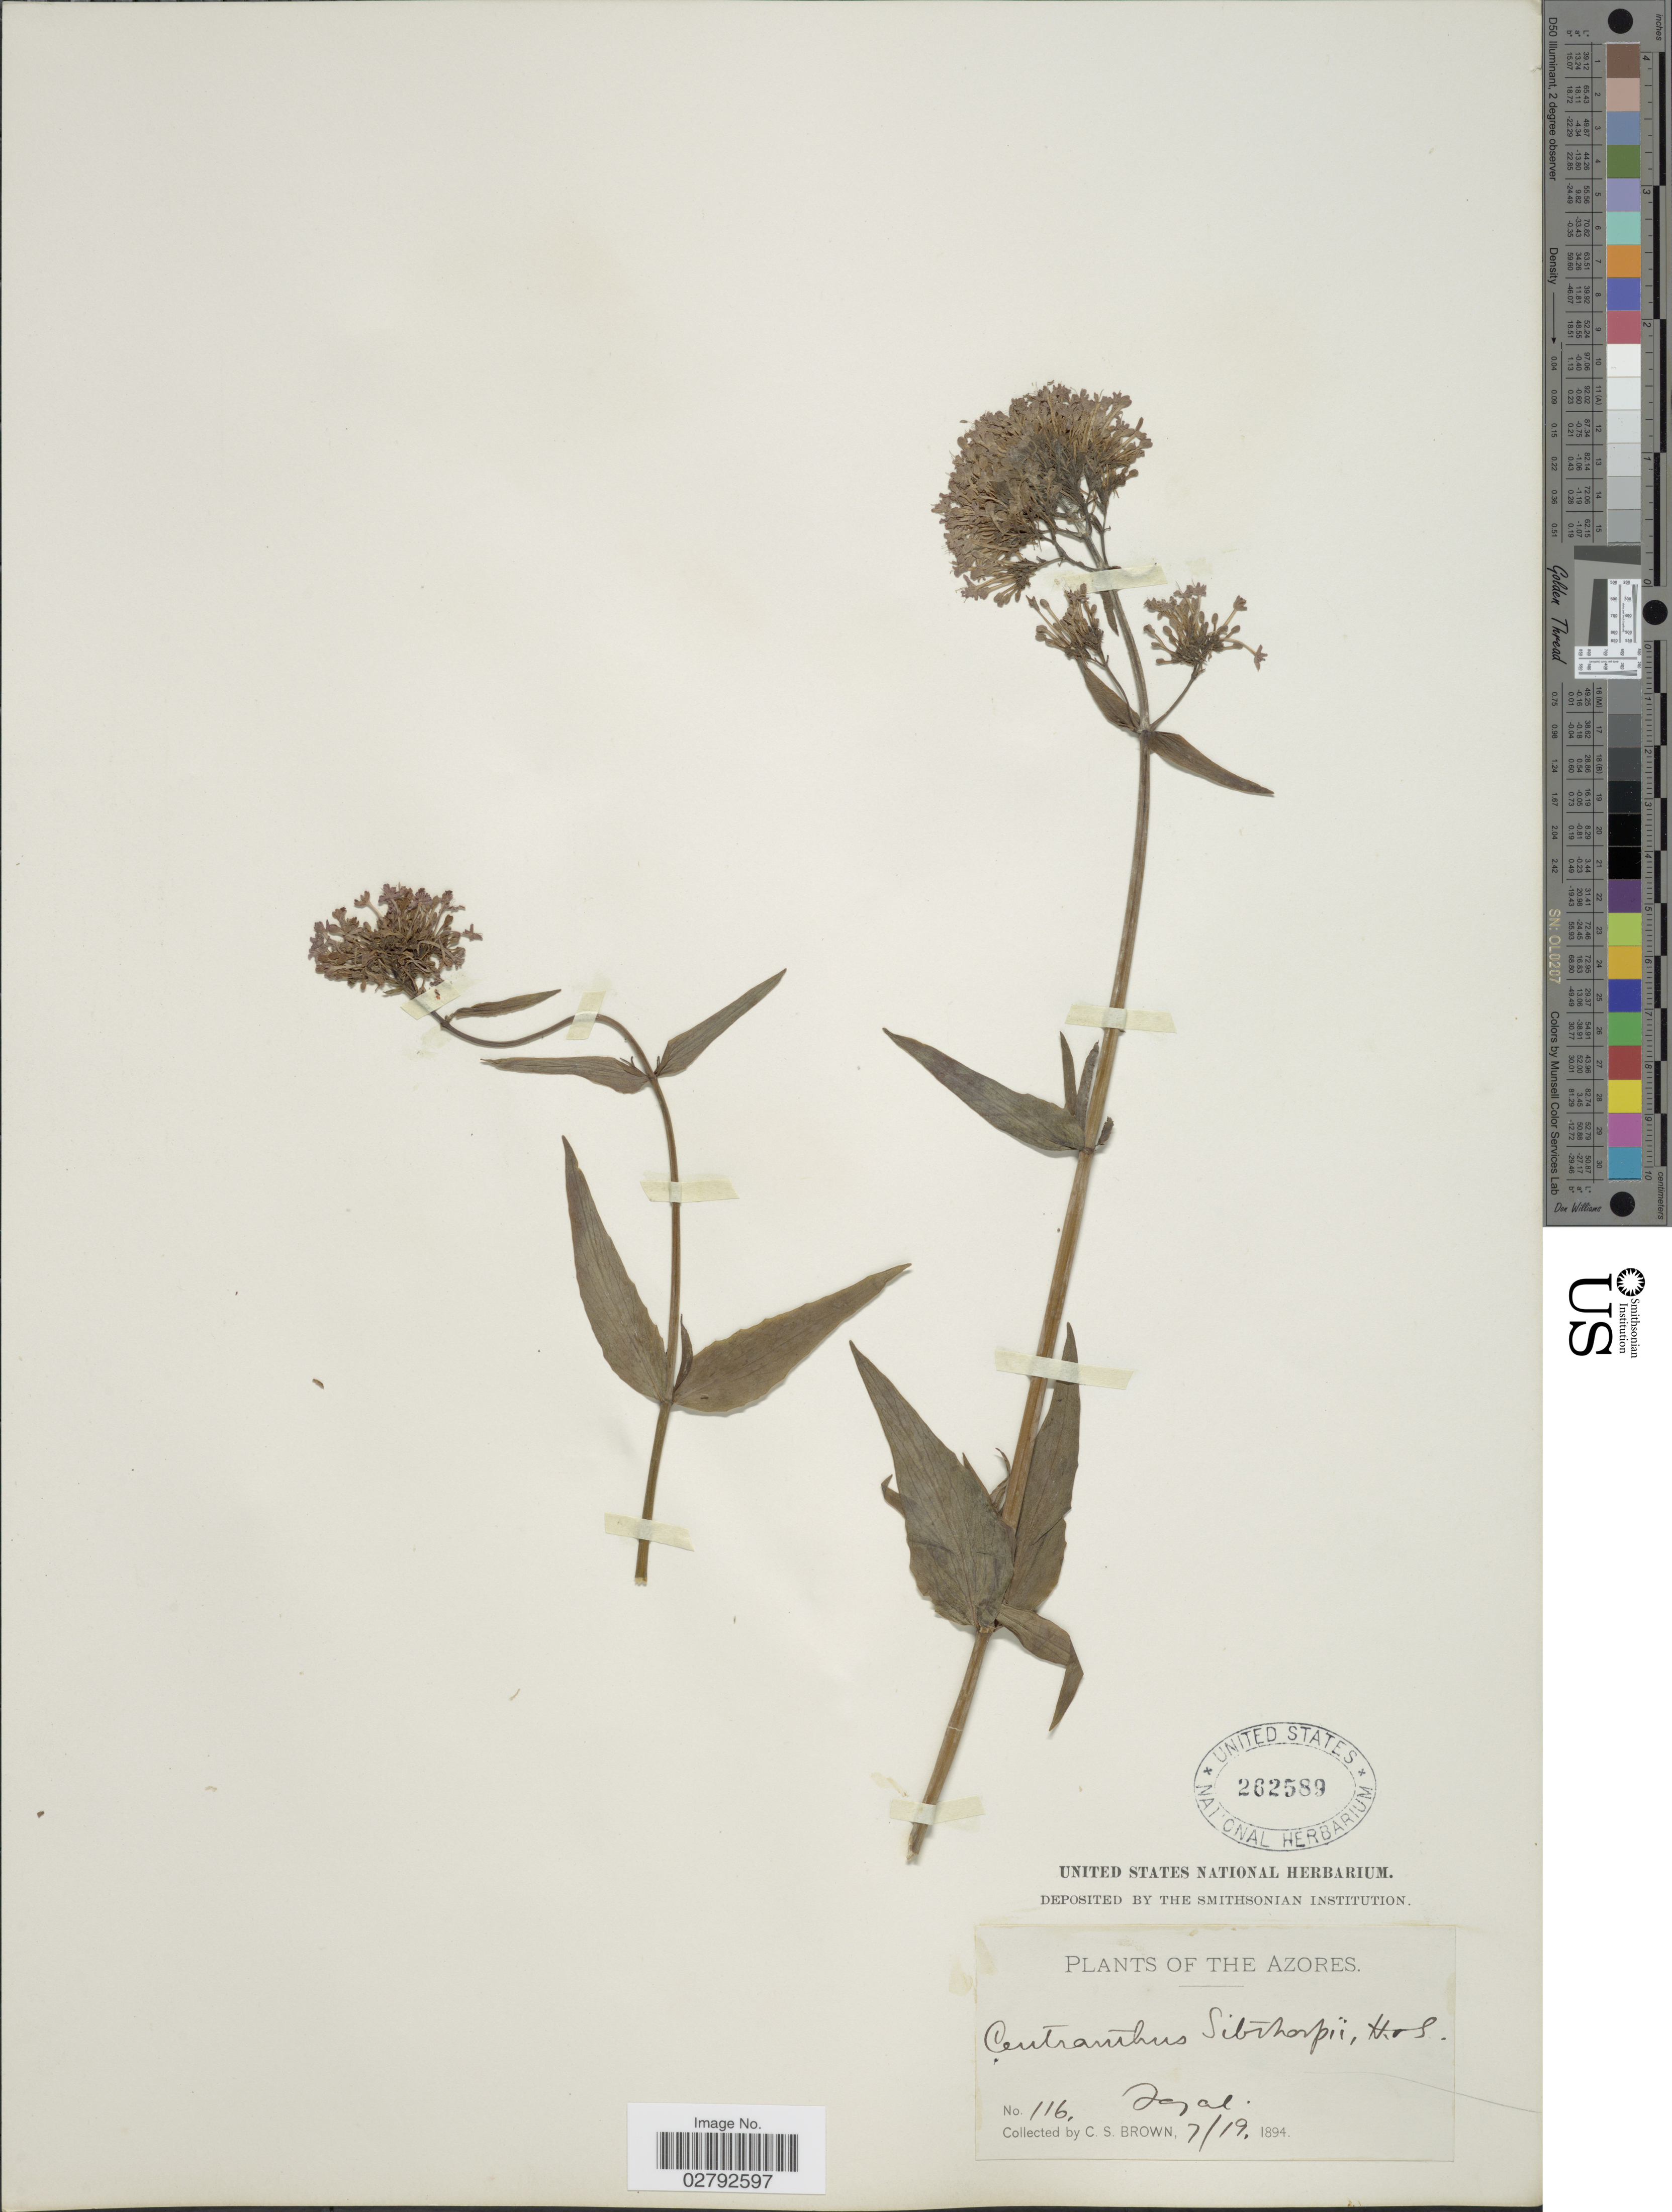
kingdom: Plantae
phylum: Tracheophyta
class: Magnoliopsida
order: Dipsacales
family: Caprifoliaceae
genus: Centranthus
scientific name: Centranthus sibthorpii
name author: Heldr. & Sart. ex Boiss.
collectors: C. S. Brown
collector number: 116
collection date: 1894-07-19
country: Portugal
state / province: Azores (Aut. Reg.)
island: Faial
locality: Fayal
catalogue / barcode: US 262589